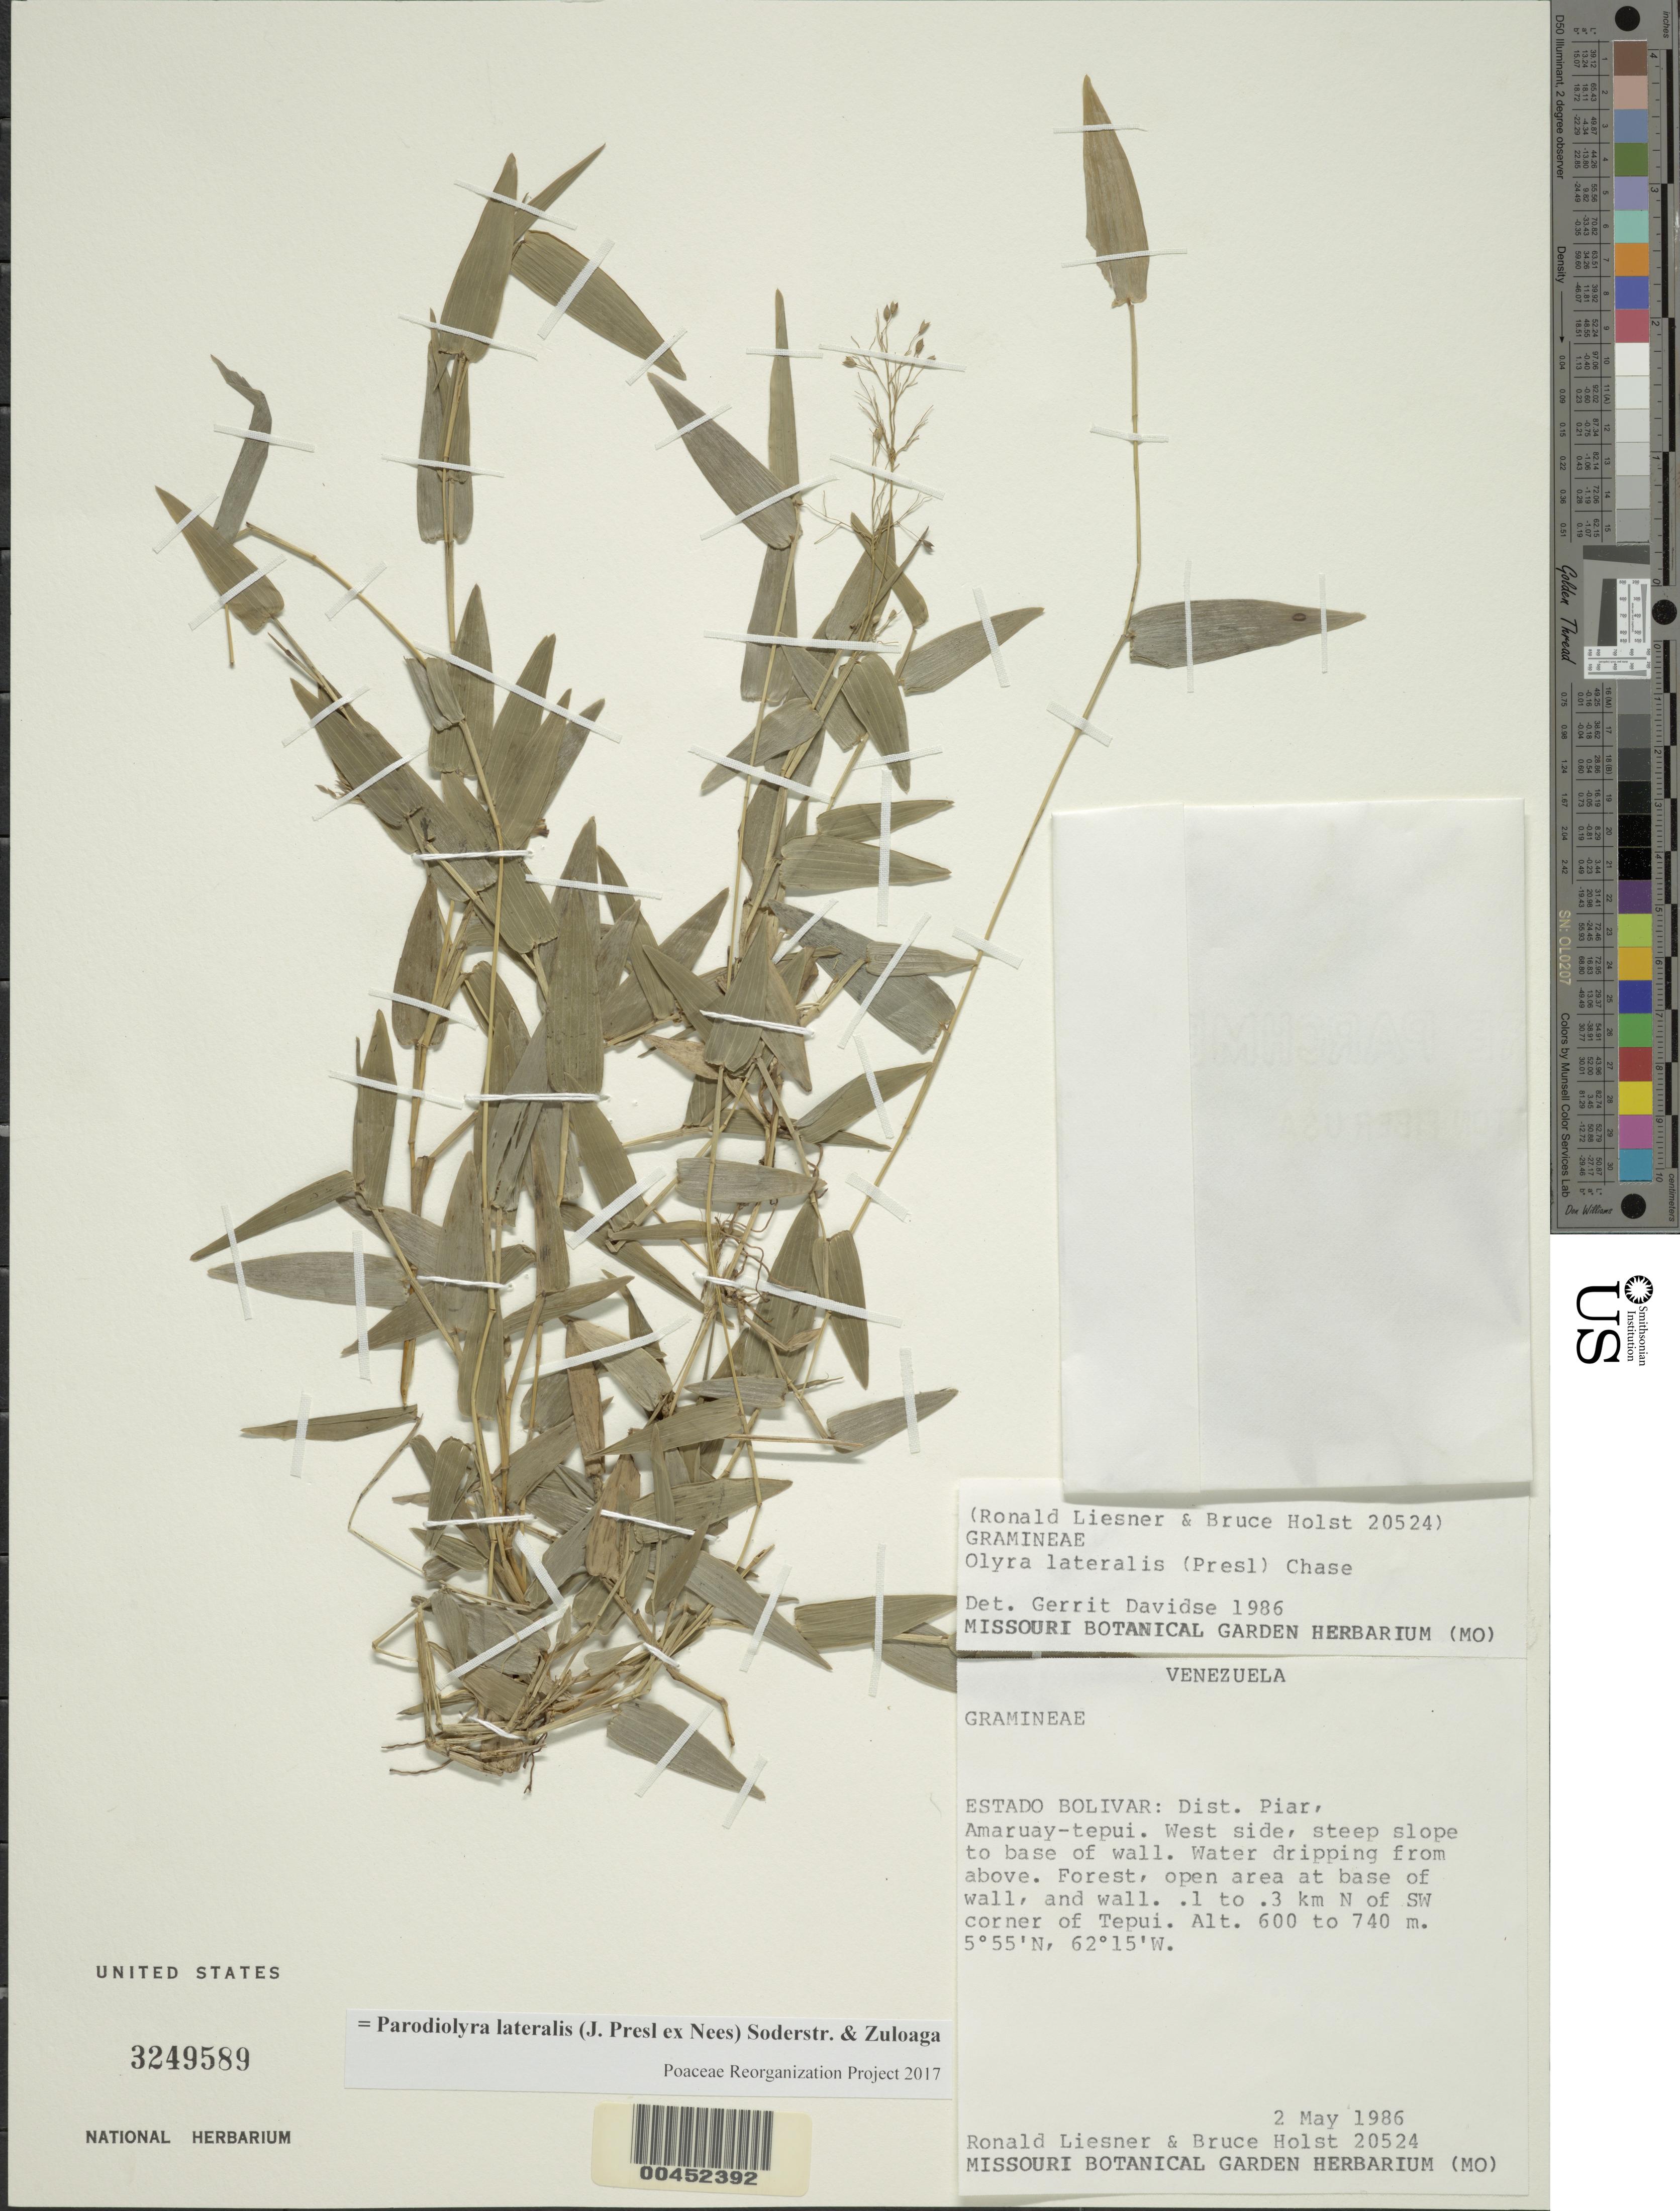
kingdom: Plantae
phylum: Tracheophyta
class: Liliopsida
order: Poales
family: Poaceae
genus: Parodiolyra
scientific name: Parodiolyra lateralis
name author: (J. Presl ex Nees) Soderstr. & Zuloaga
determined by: Poaceae Reorganization Project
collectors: R. L. Liesner & B. Holst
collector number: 20524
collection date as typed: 02 May 1986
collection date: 1986-05-02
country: Venezuela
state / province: Bolivar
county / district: Piar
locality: Amaruay-tepui, w side, steep slope to base of wall, 0.1 to 0.3 km n of sw corner of tepui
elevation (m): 600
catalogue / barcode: US 3249589